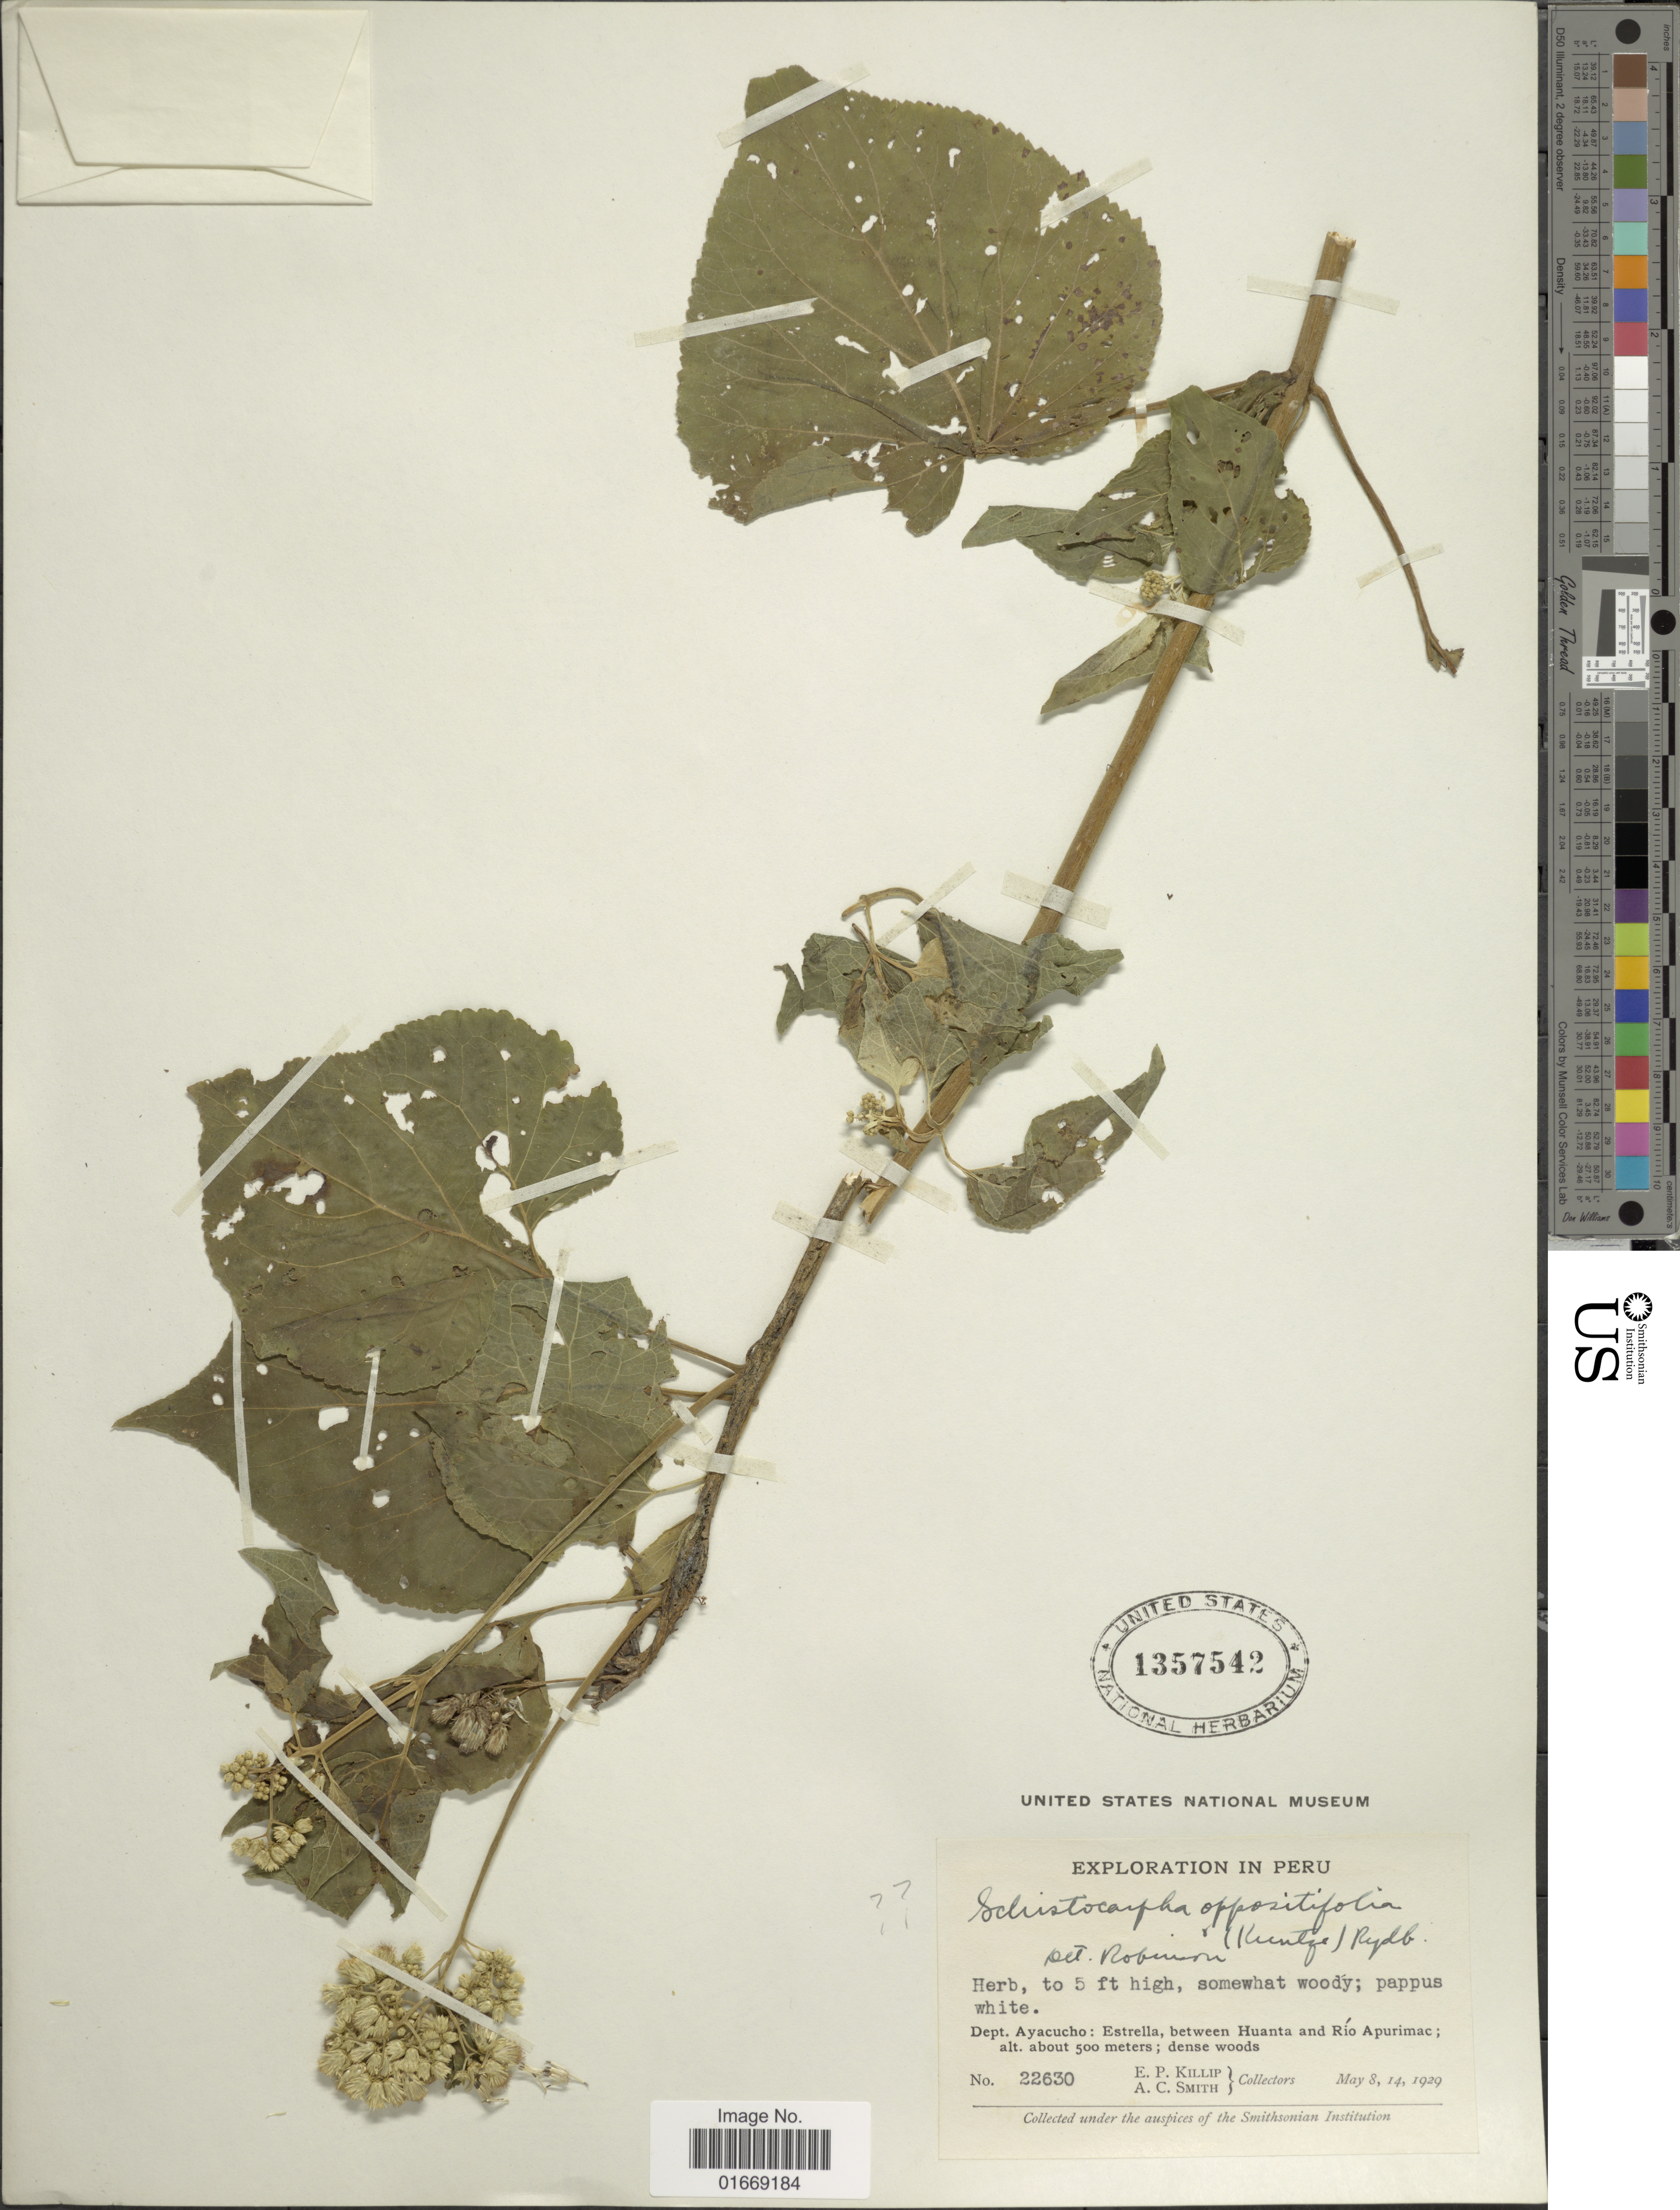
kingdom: Plantae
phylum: Tracheophyta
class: Magnoliopsida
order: Asterales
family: Asteraceae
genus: Hebeclinium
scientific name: Hebeclinium macrophyllum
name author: (L.) DC.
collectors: E. P. Killip & A. C. Smith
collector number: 22630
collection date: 1929-05-08/1929-05-14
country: Peru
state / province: Ayacucho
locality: Depto. Ayacucho: Estrella, between Huanta and Río Apurimac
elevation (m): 500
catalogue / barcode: US 1357542